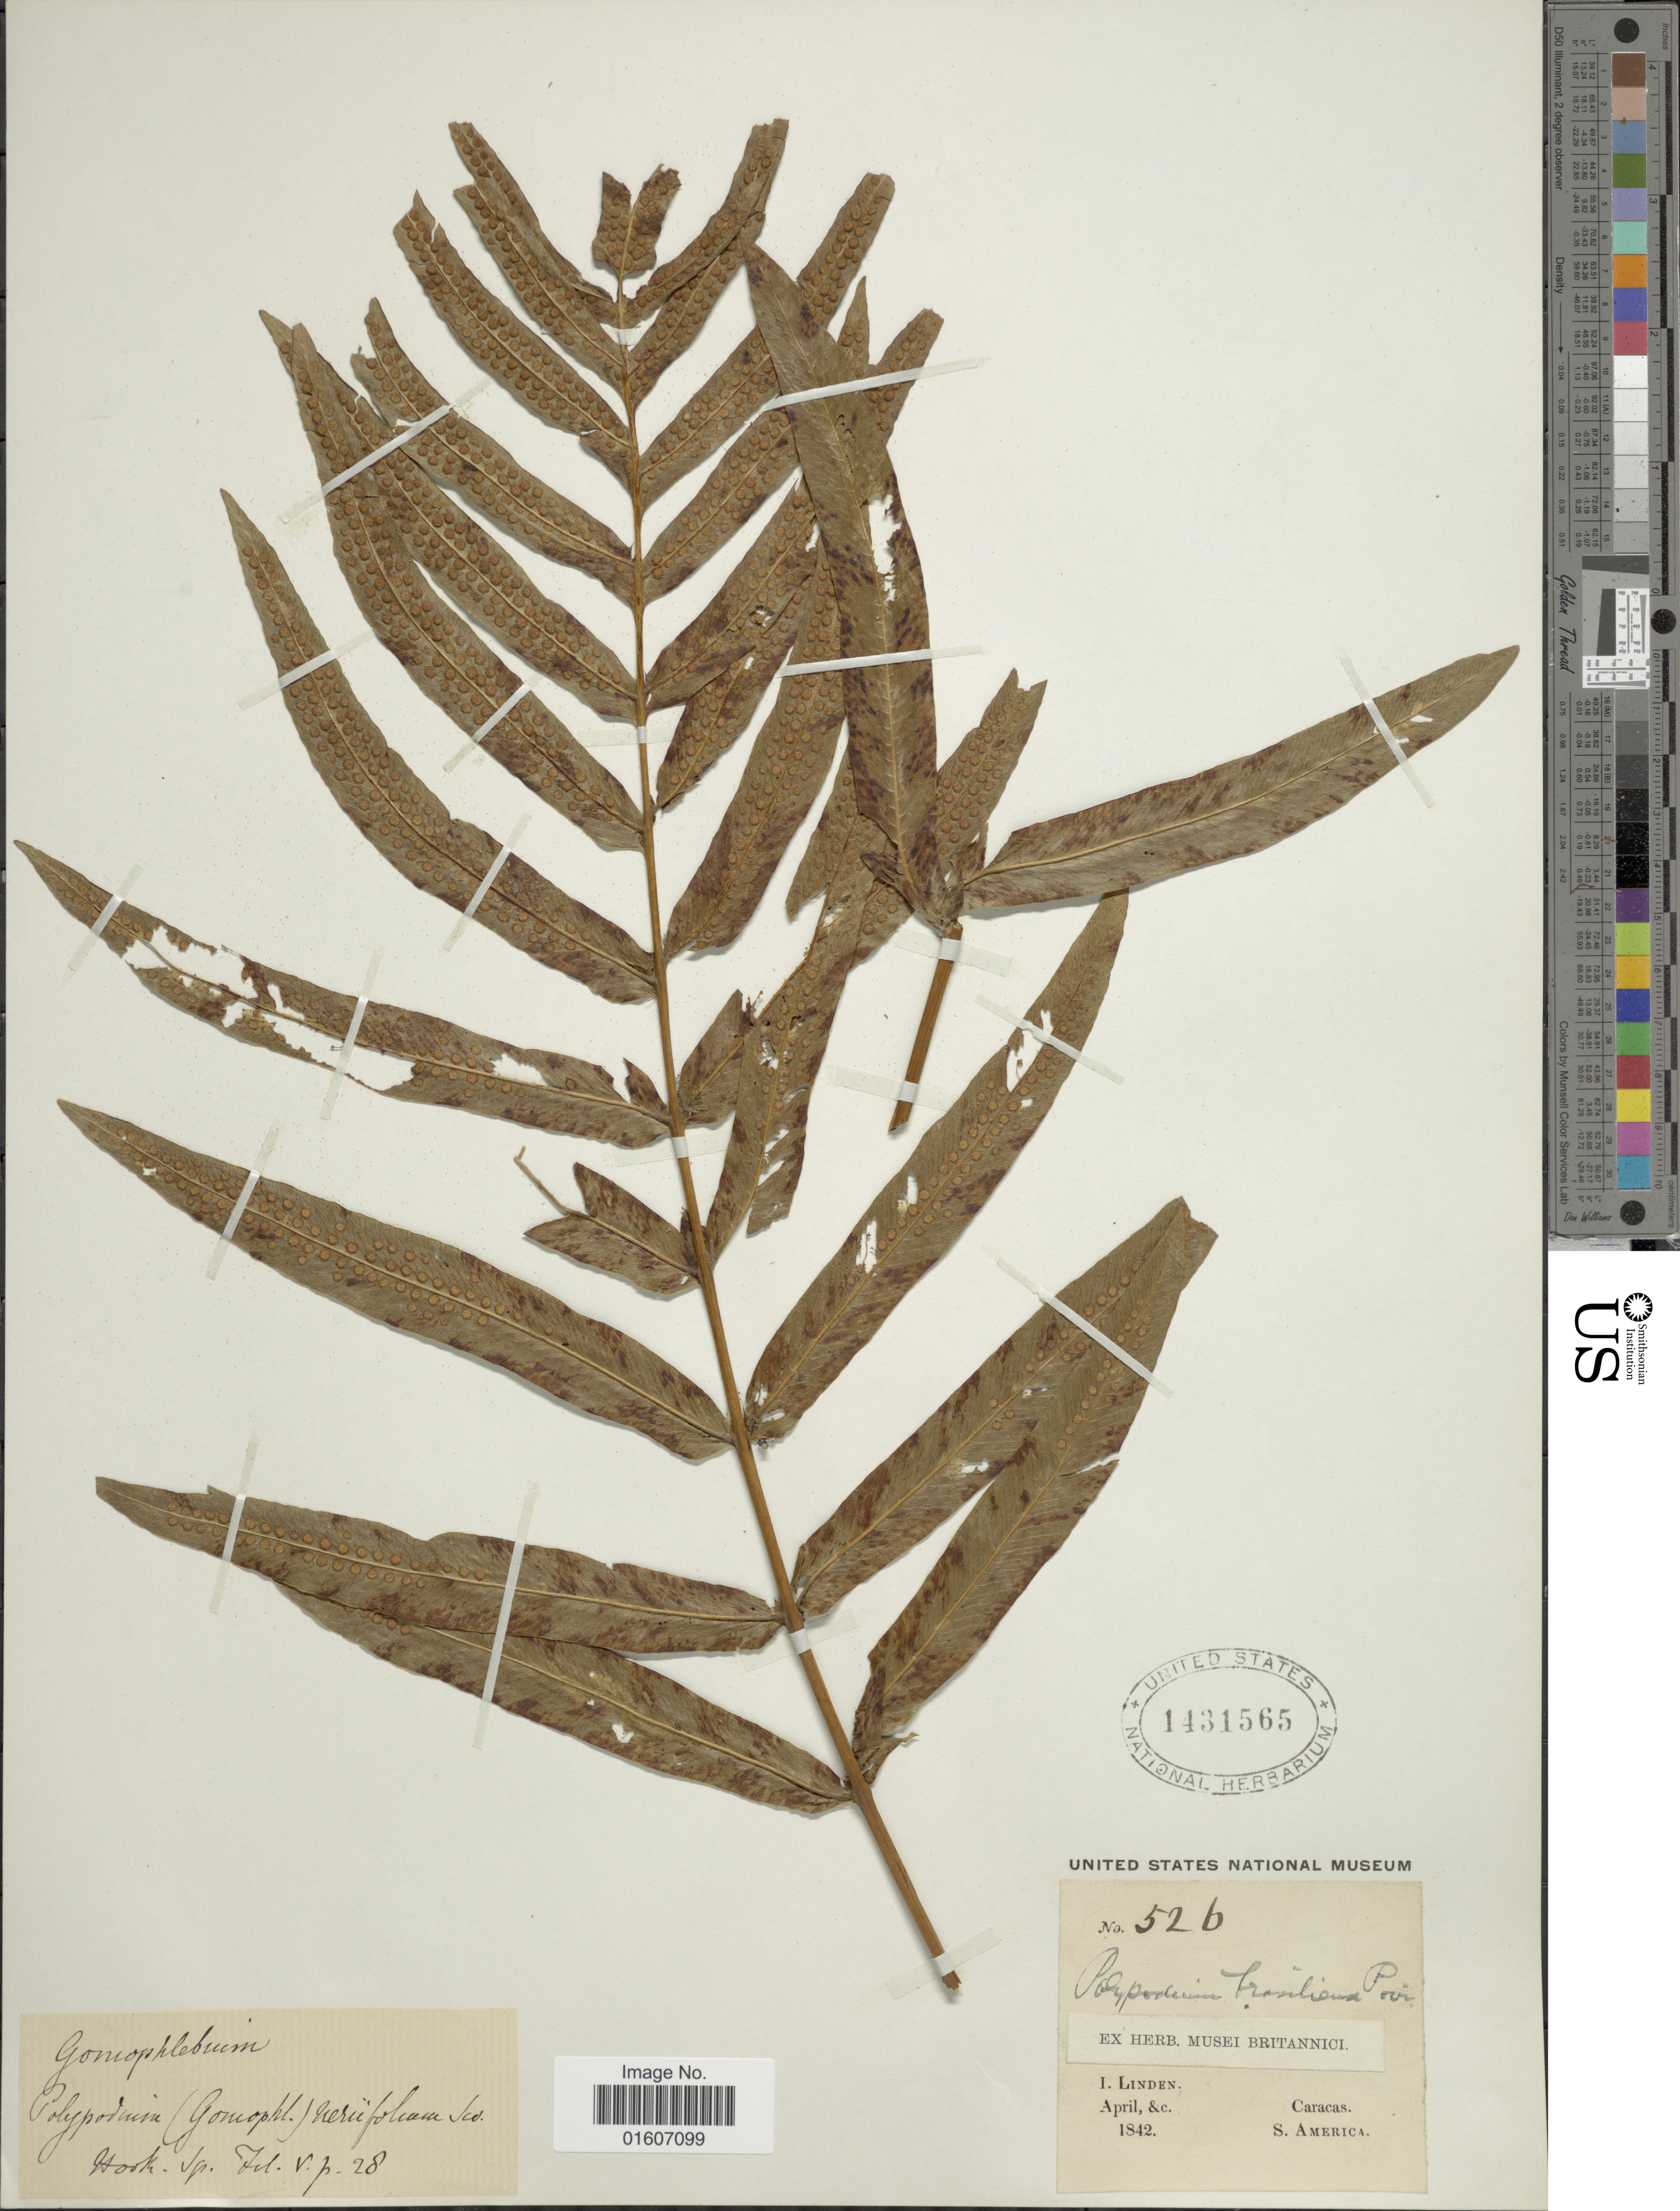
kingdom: Plantae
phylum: Tracheophyta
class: Polypodiopsida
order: Polypodiales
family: Polypodiaceae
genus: Serpocaulon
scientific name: Serpocaulon triseriale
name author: (Sw.) A.R. Sm.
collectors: I. Linden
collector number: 52B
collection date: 1842-04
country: Venezuela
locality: Caracas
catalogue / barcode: US 1431565